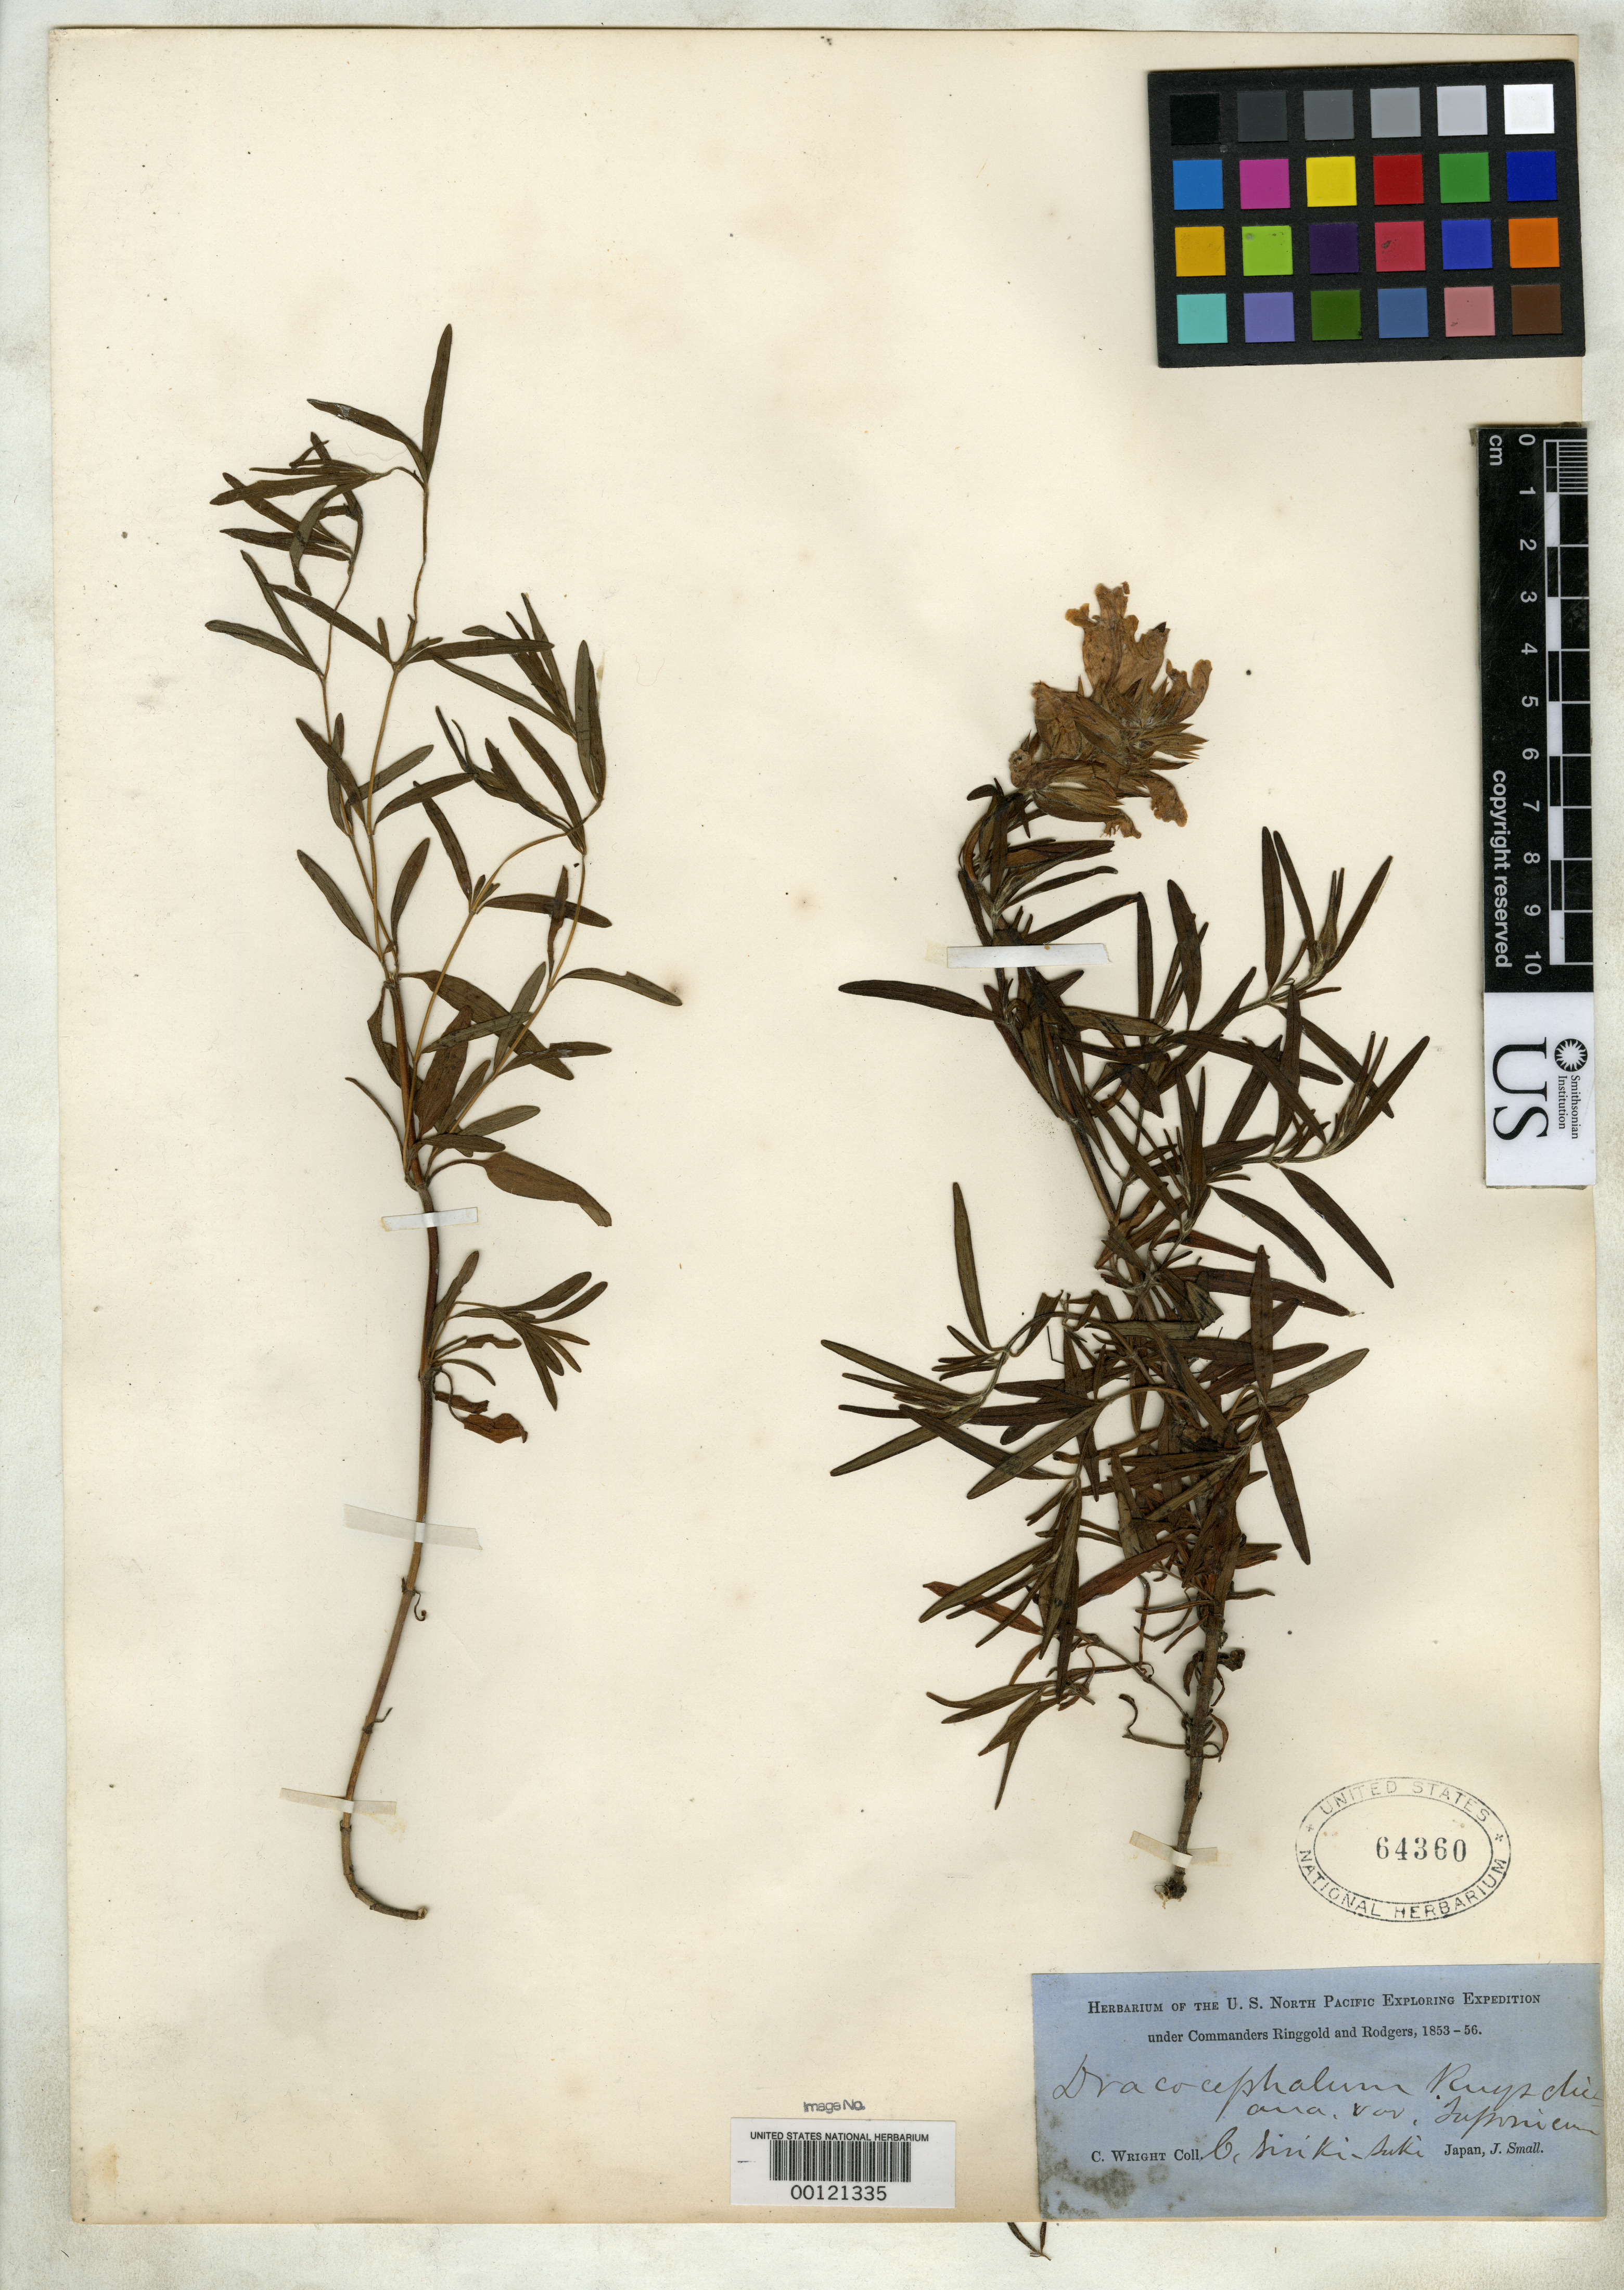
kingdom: Plantae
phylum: Tracheophyta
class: Magnoliopsida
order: Lamiales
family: Lamiaceae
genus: Dracocephalum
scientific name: Dracocephalum ruyschiana var. japonicum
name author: A. Gray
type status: Isotype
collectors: C. Wright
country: Japan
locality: Cape Siriki-saki.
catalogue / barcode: US 64360